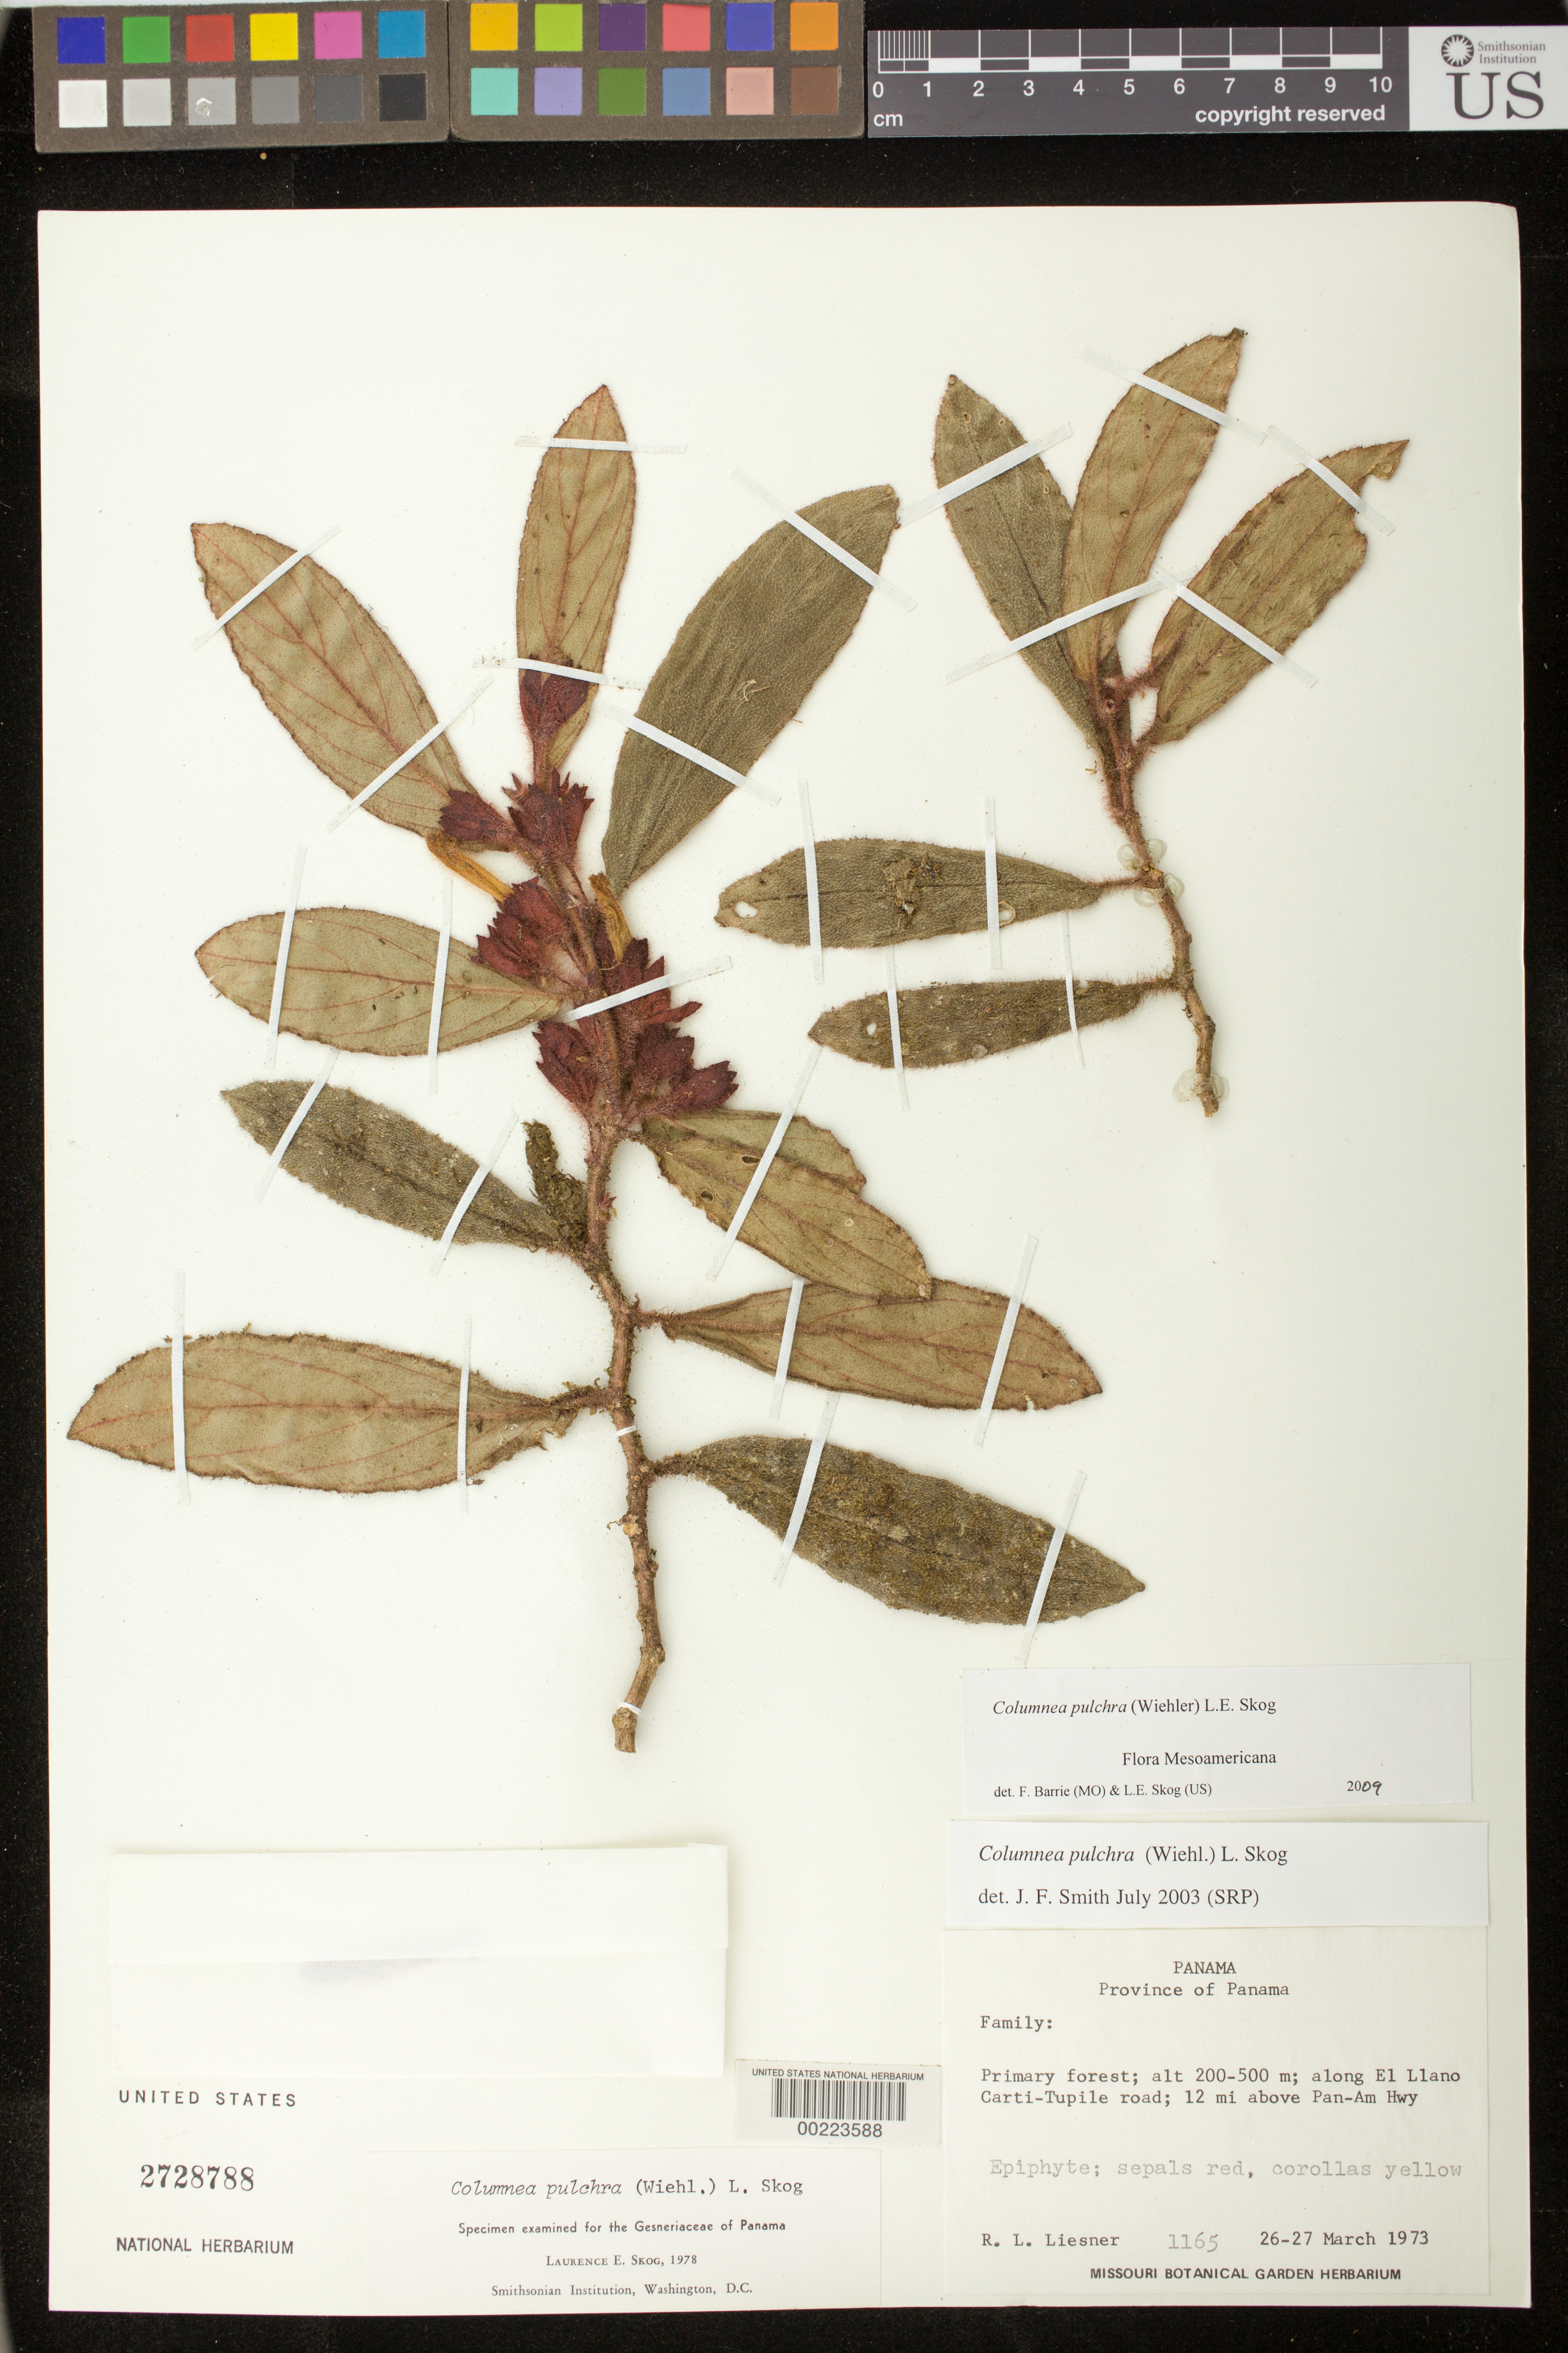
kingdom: Plantae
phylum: Tracheophyta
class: Magnoliopsida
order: Lamiales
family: Gesneriaceae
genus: Columnea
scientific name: Columnea pulchra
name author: (Wiehler) L.E. Skog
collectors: R. L. Liesner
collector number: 1165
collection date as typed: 26-27 Mar 1973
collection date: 1973-03-26/1973-03-27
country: Panama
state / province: Panamá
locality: Along El Llano Carti-Tupile road, 12 mi above Pan-Am hwy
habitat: Primary forest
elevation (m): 200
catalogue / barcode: US 2728788